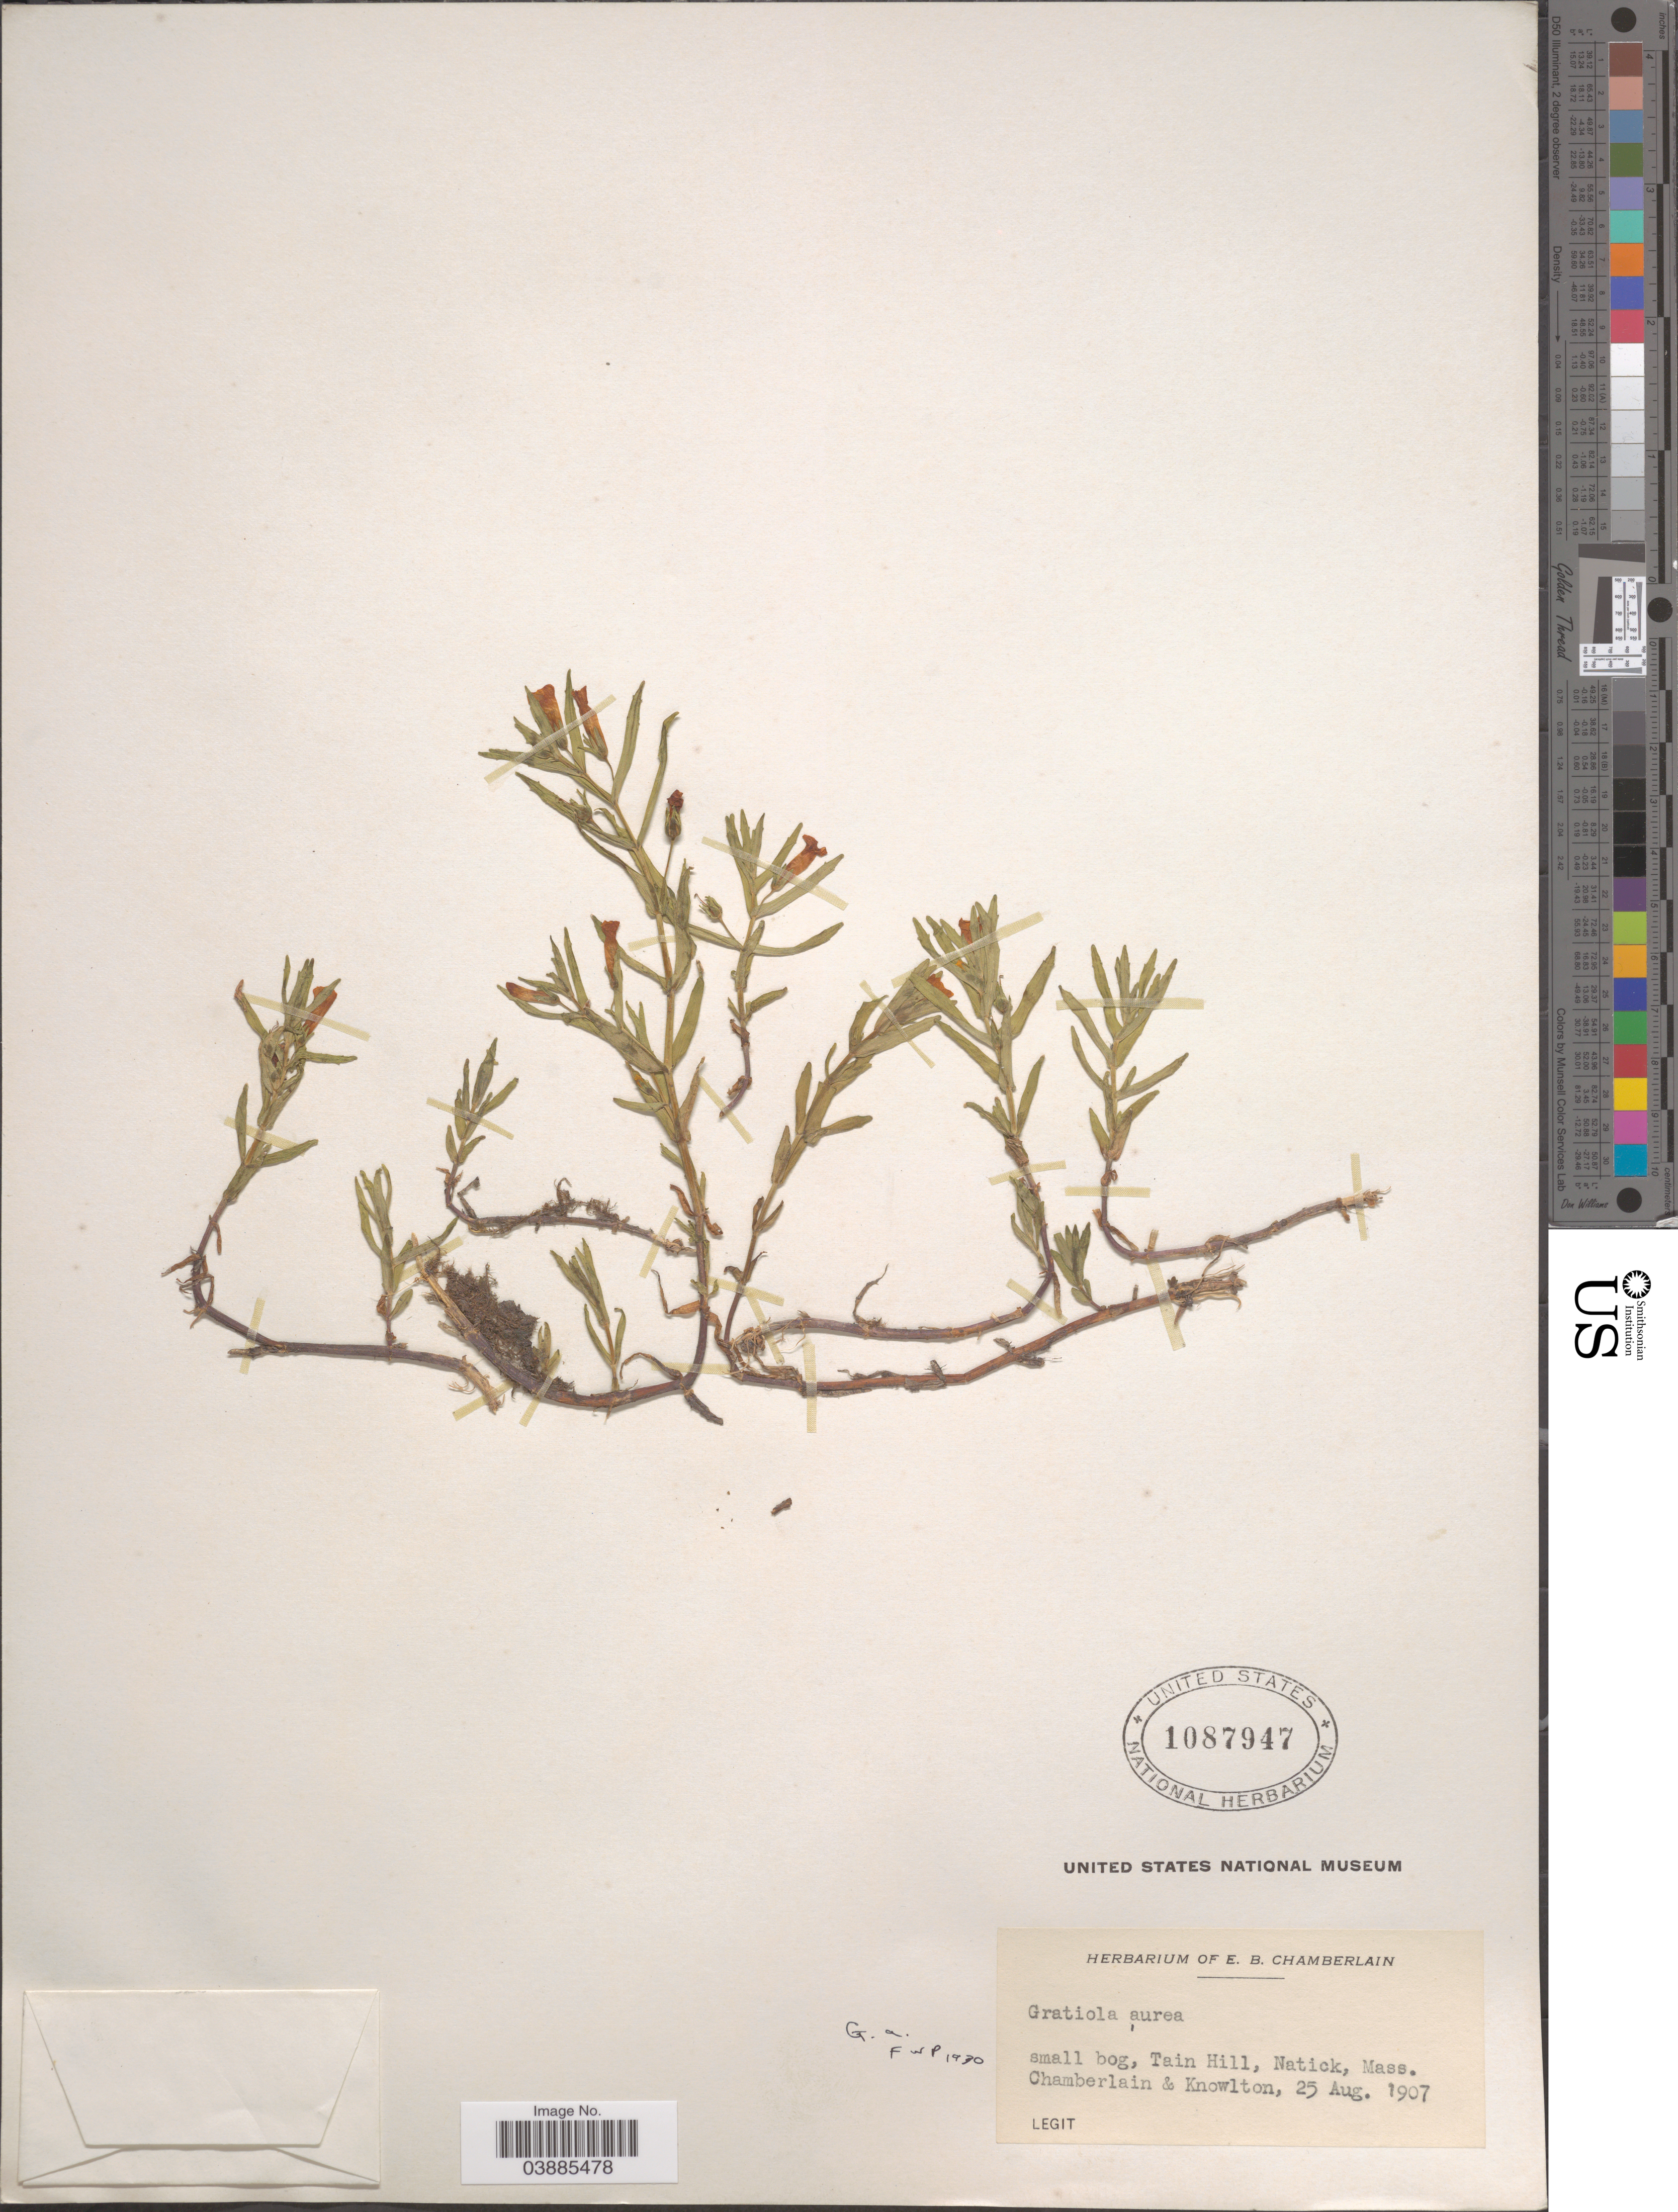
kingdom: Plantae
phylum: Tracheophyta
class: Magnoliopsida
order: Lamiales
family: Plantaginaceae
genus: Gratiola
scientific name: Gratiola aurea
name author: Pursh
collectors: E. Chamberlain & -. Knowlton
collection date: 1907-08-25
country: United States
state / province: Massachusetts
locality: Small bog, Tain Hill, Natick.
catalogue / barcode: US 1087947